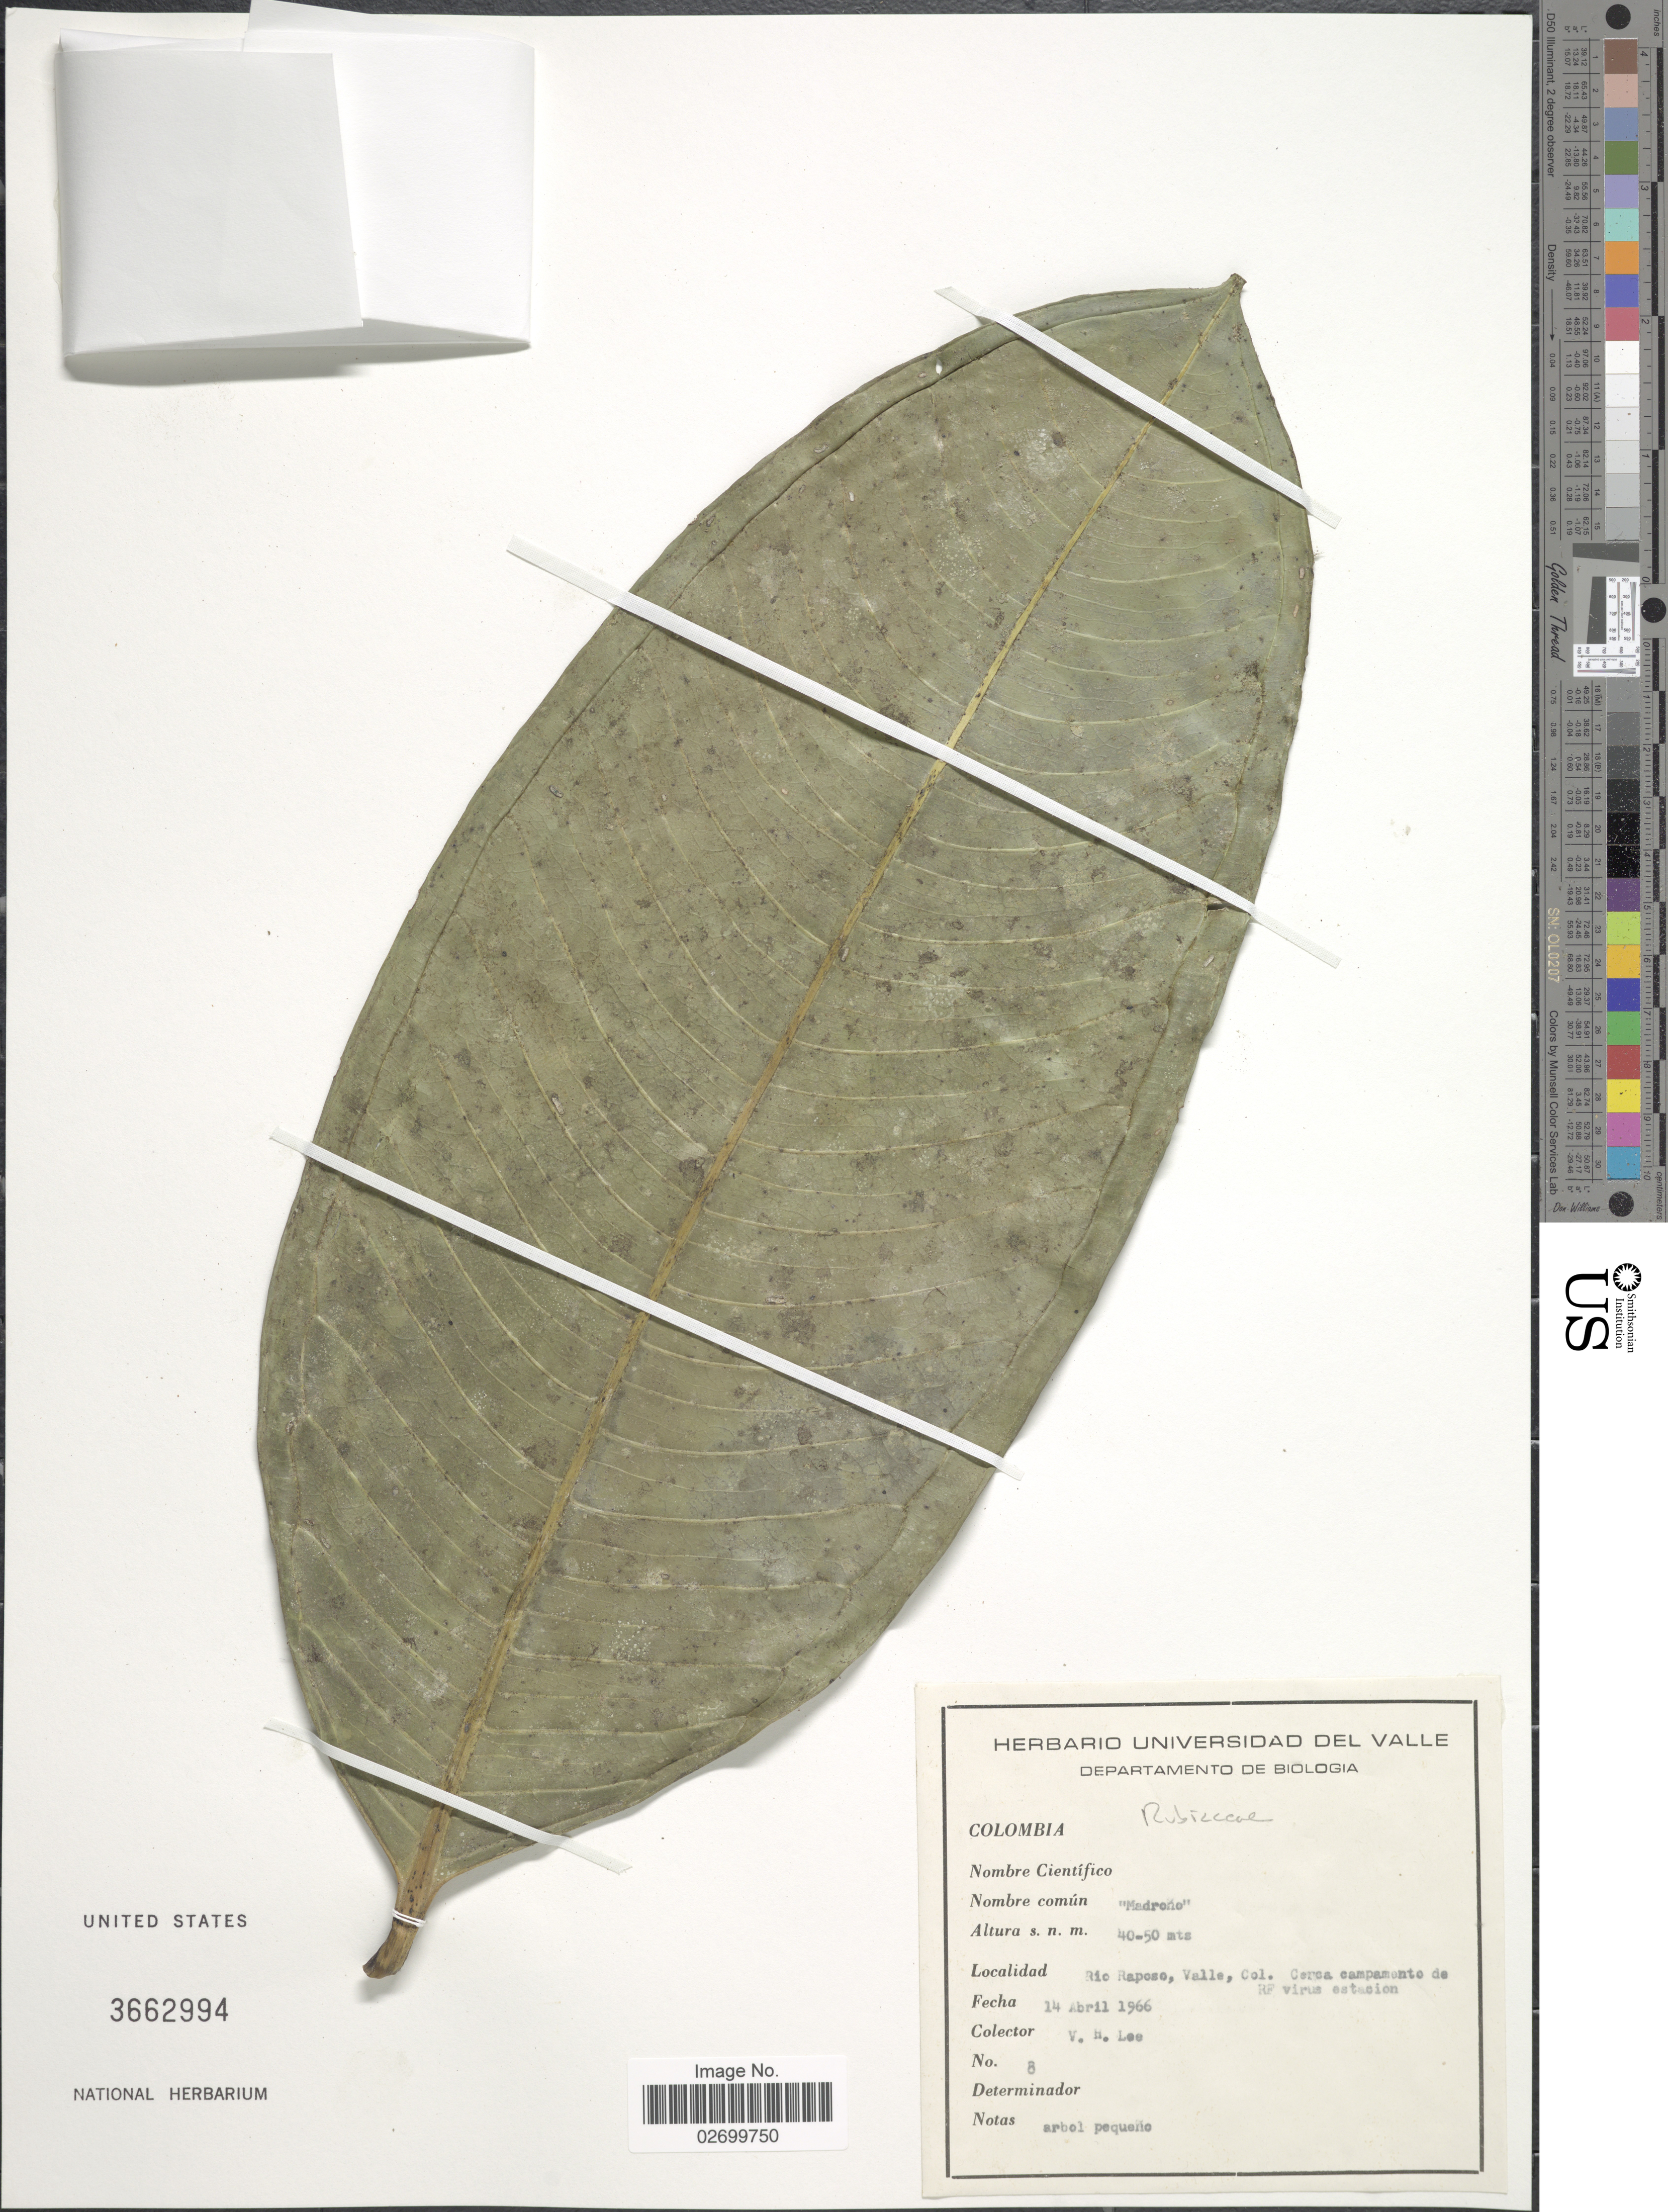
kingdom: Plantae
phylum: Tracheophyta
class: Magnoliopsida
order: Gentianales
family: Rubiaceae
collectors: V. H. Lee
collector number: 8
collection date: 1966-04-14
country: Colombia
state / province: Valle del Cauca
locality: Rio Raposo, Valle, Col. Cerca campamento de RF virus estacion.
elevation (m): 40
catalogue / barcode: US 3662994